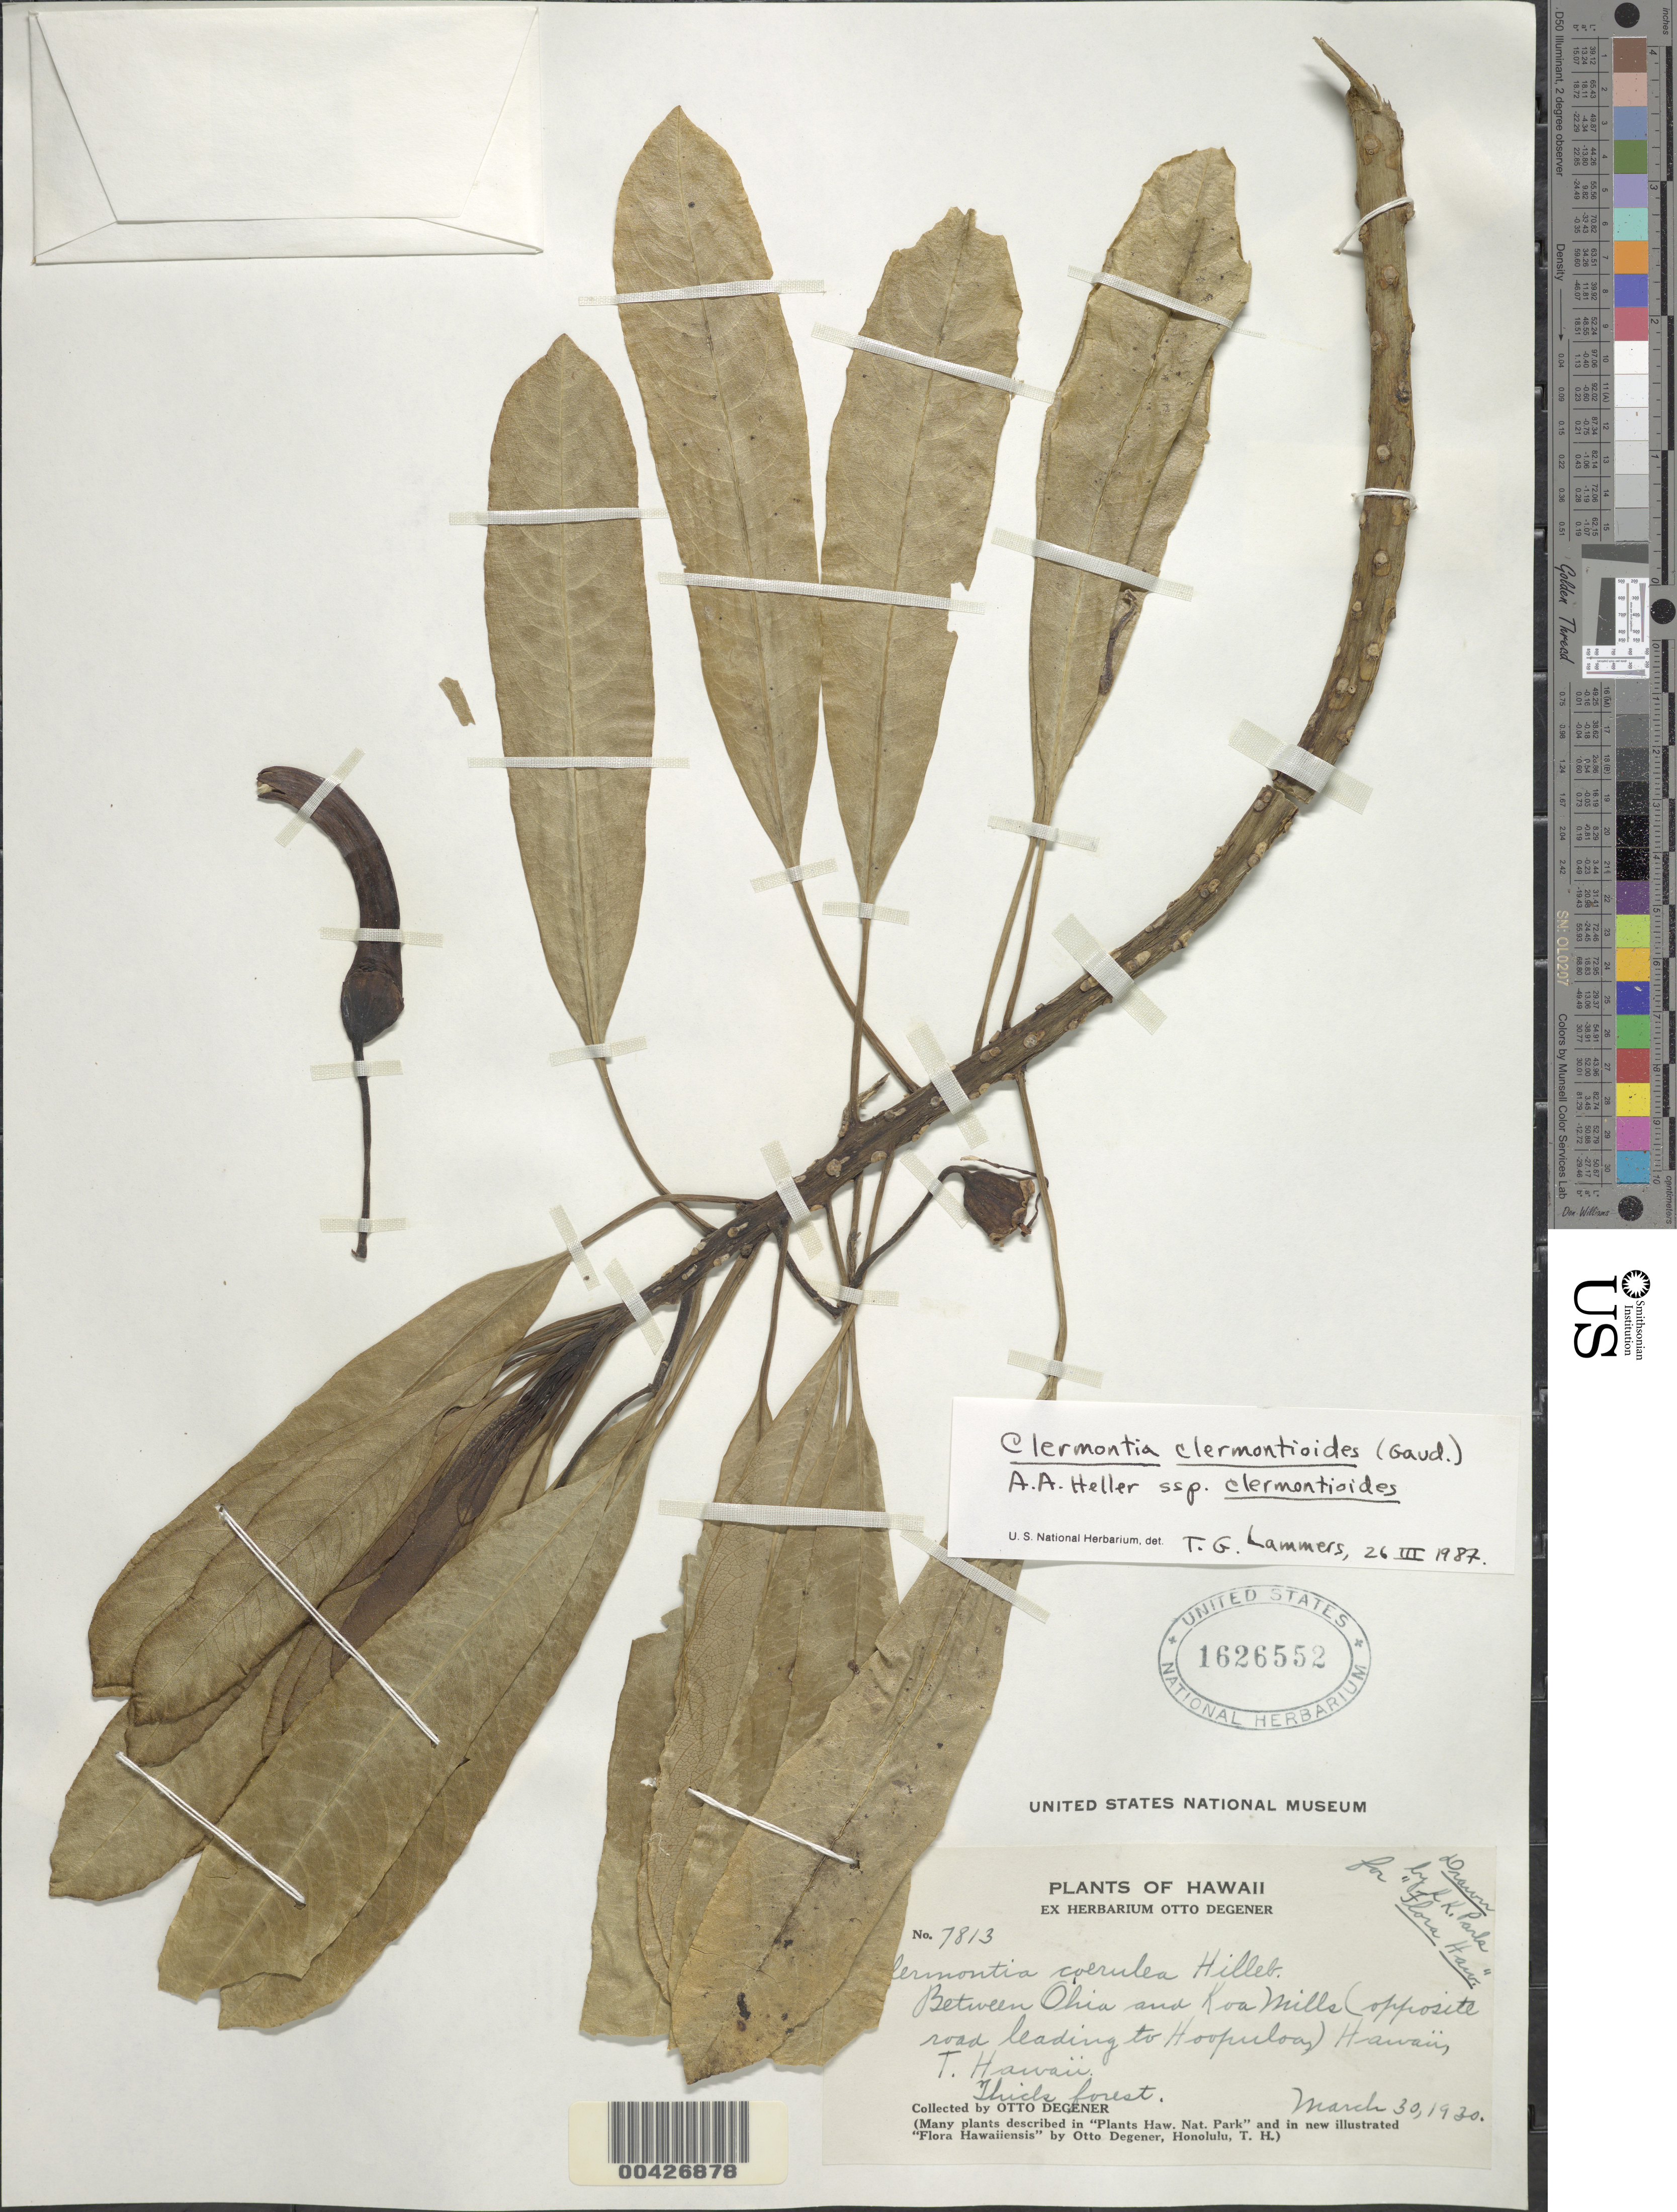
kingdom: Plantae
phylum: Tracheophyta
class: Magnoliopsida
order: Asterales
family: Campanulaceae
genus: Clermontia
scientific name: Clermontia clermontioides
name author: (Gaudich.) A. Heller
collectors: O. Degener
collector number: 7813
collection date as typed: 30 Mar 1930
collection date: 1930-03-30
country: United States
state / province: Hawaii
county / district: Hawaii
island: Hawaii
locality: Between Ohia and Koa Mills (opposite road leading to Hoopuloa).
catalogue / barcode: US 1626552